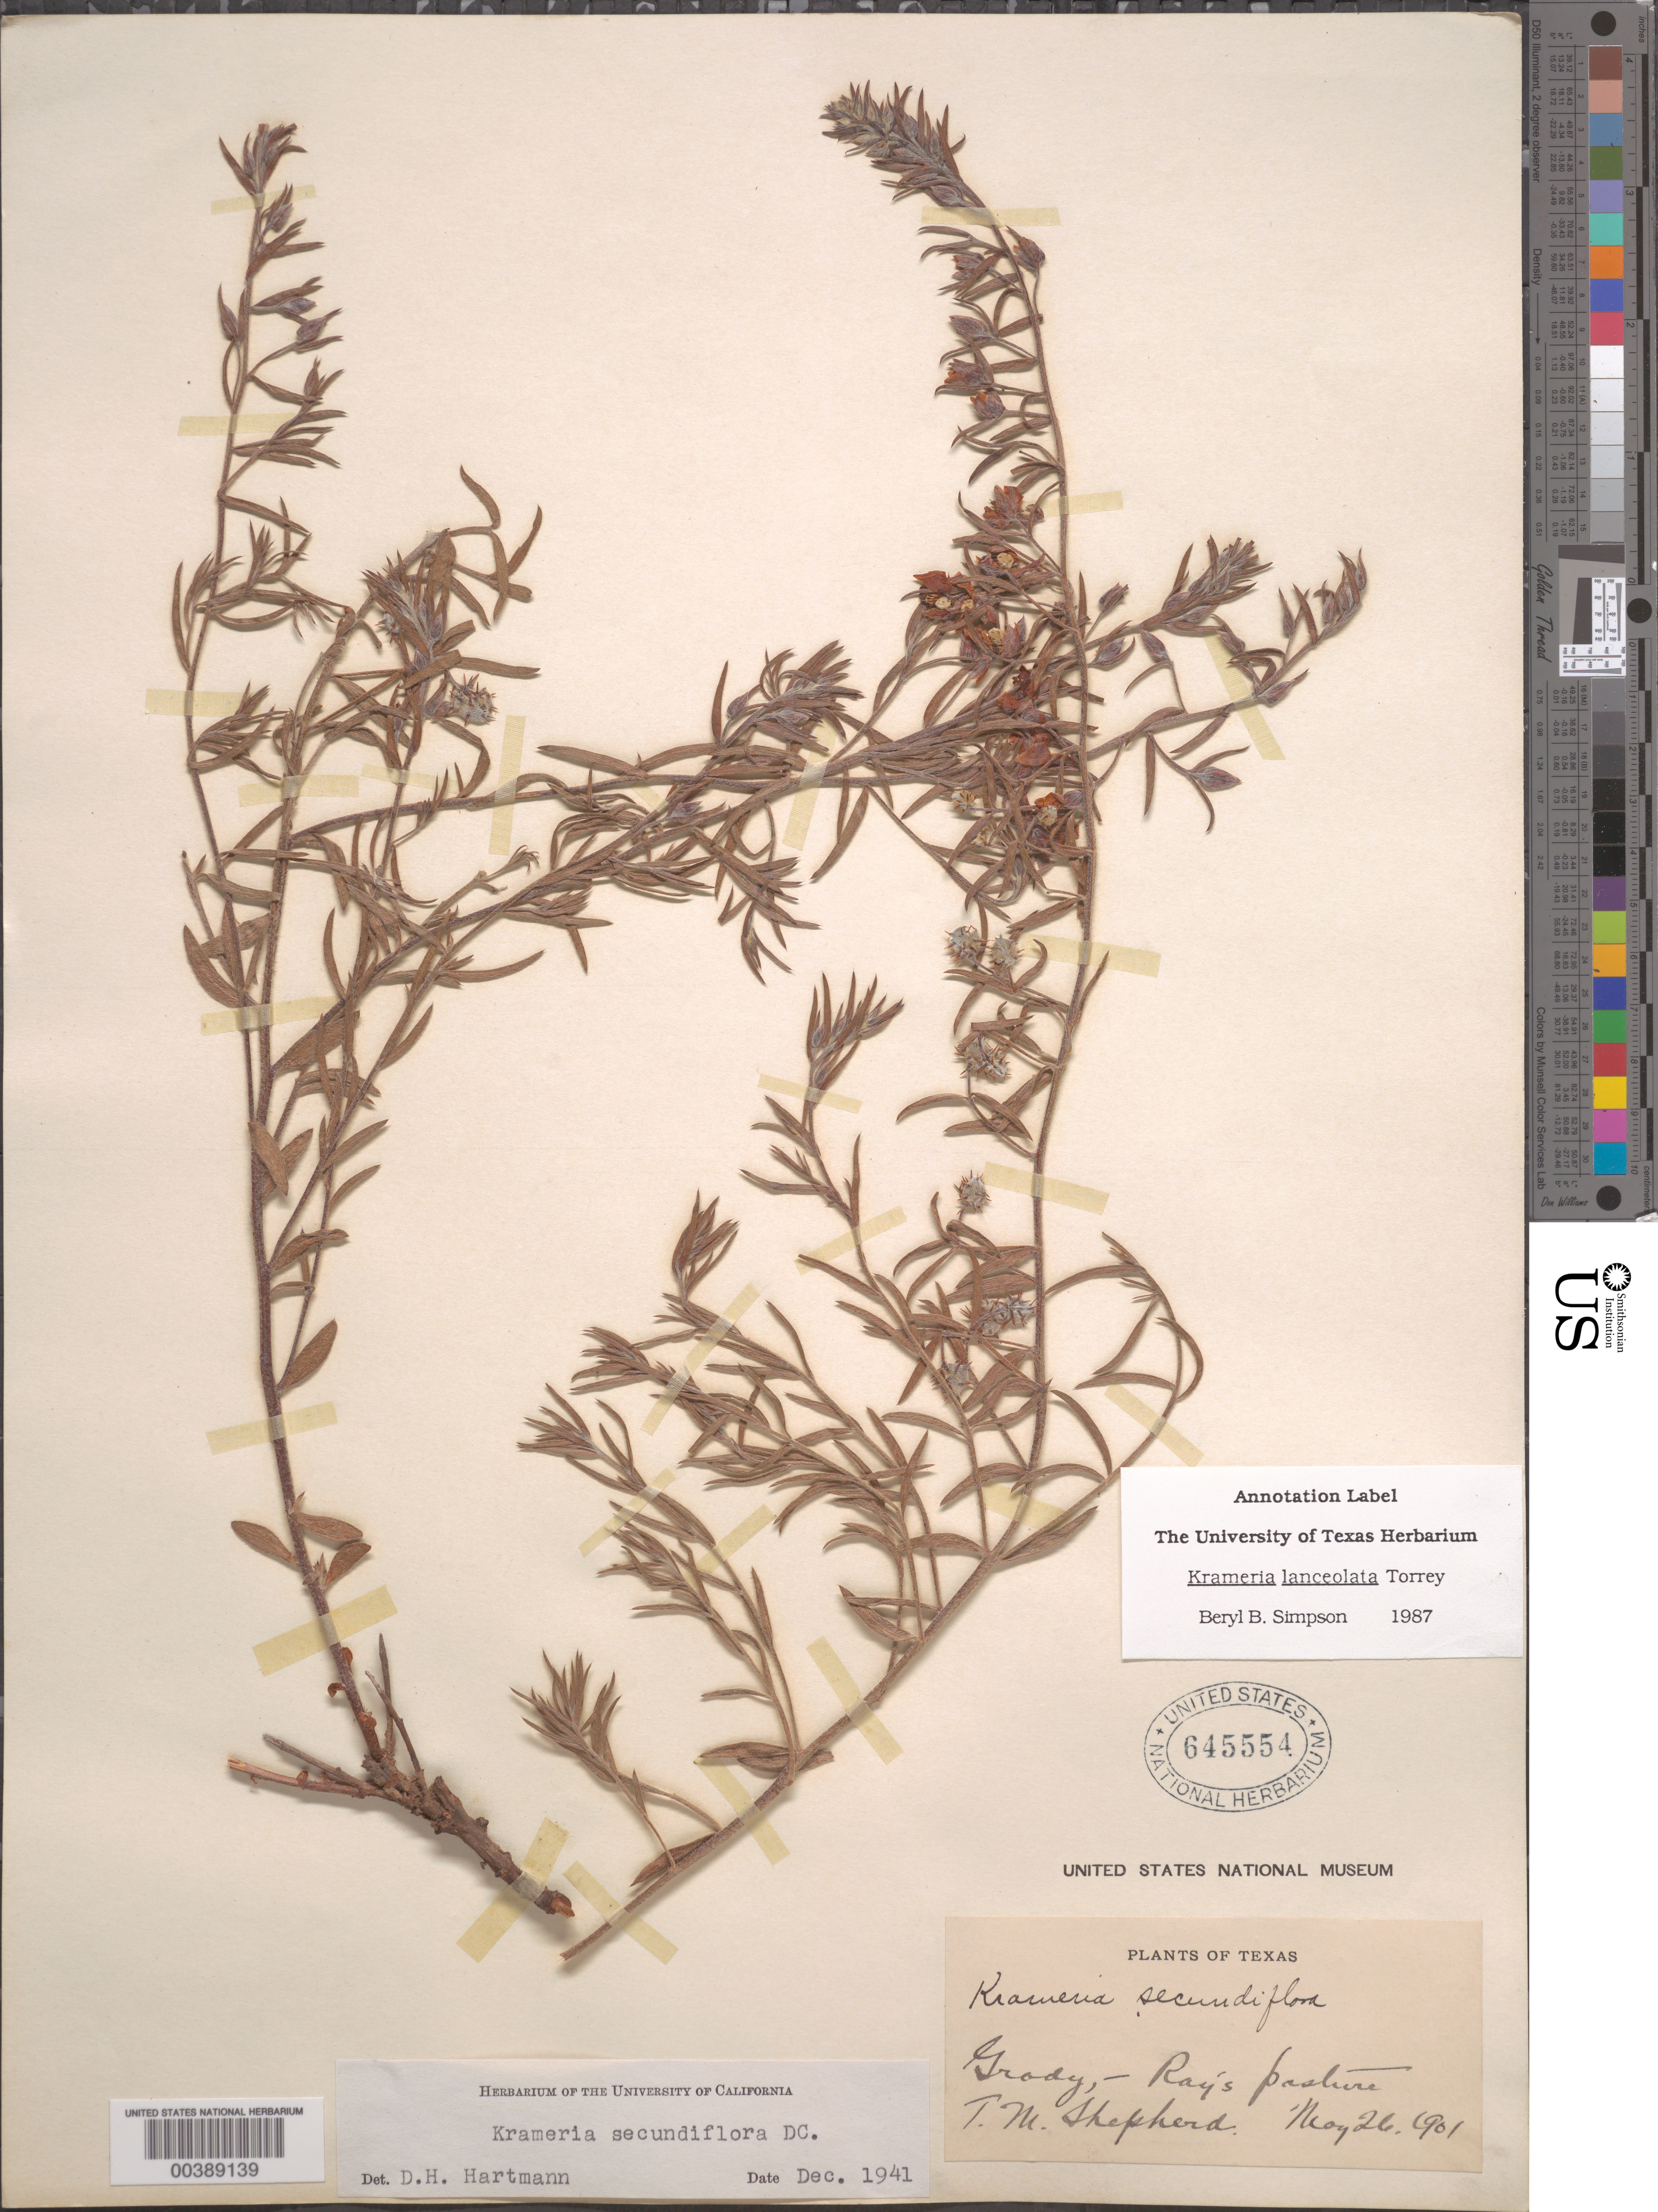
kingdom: Plantae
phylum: Tracheophyta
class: Magnoliopsida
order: Zygophyllales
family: Krameriaceae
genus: Krameria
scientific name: Krameria lanceolata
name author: Torr.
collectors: T. Shepherd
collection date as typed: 26 May 1901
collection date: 1901-05-26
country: United States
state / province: Texas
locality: Grody, ray's pasture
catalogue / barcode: US 645554